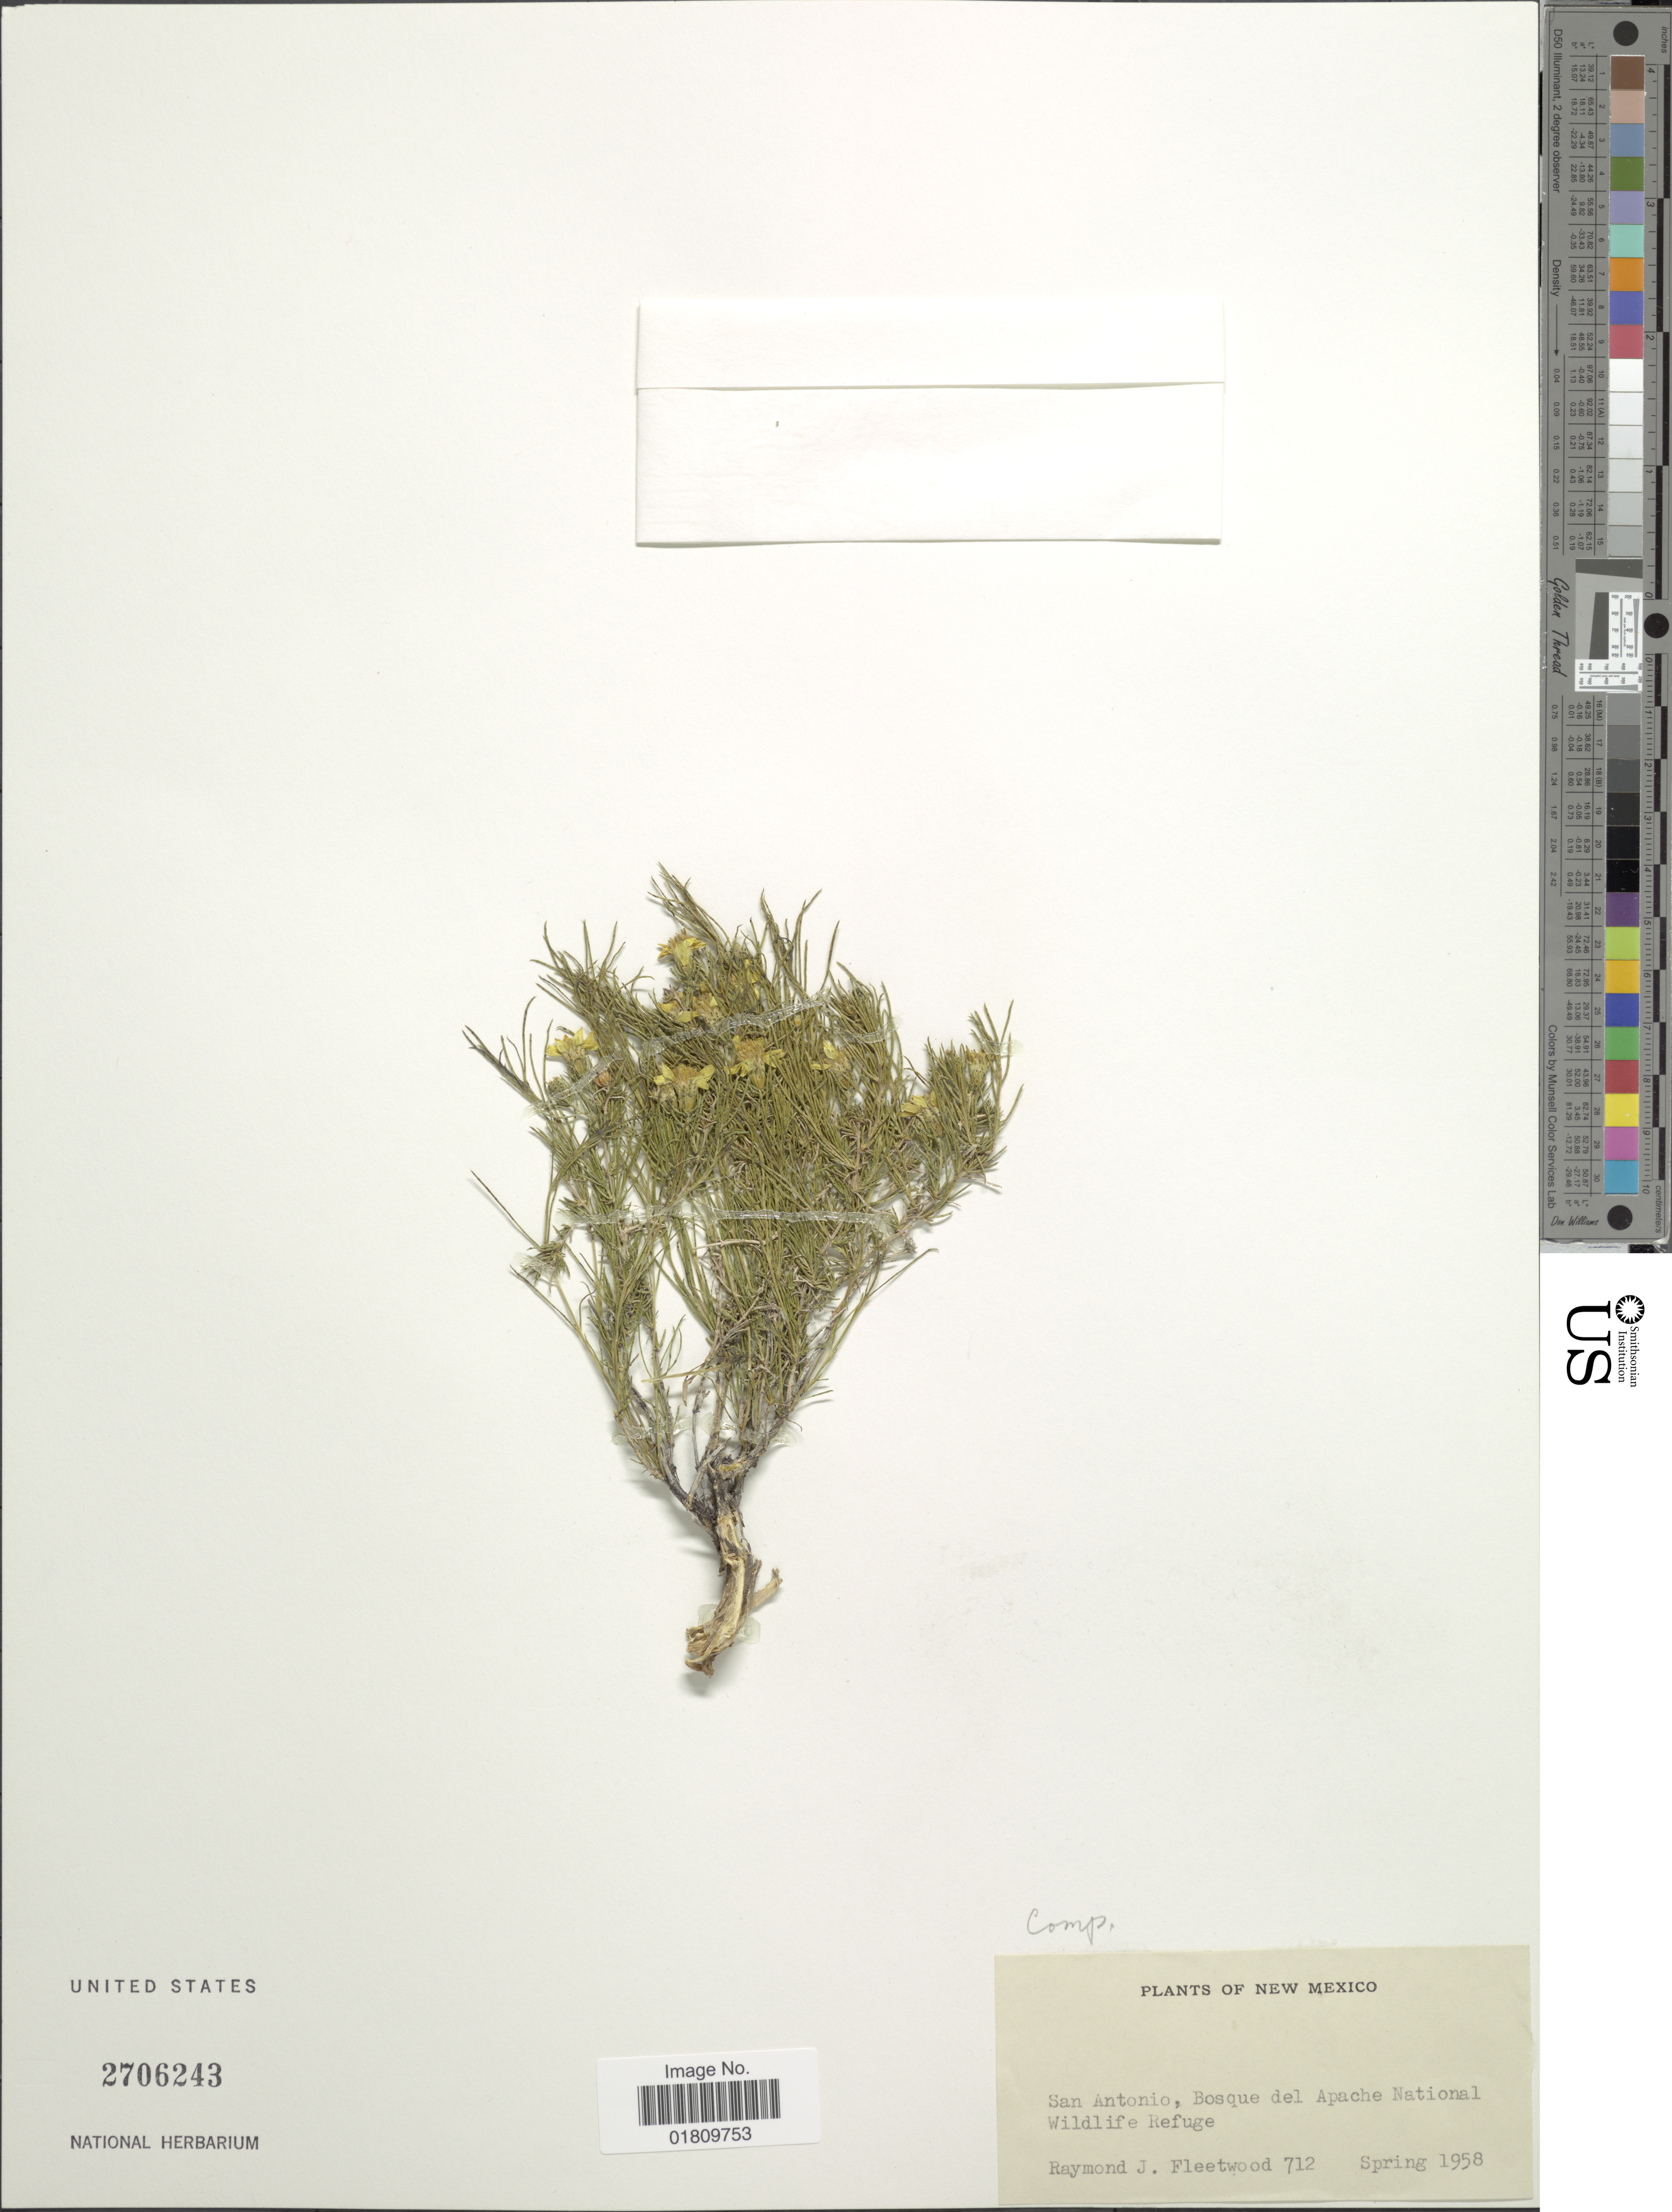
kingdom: Plantae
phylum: Tracheophyta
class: Magnoliopsida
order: Asterales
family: Asteraceae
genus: Thymophylla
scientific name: Thymophylla acerosa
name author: (DC.) Strother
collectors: R. J. Fleetwood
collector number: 712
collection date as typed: Spring 1958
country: United States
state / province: New Mexico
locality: San Antonio, Bosque del Apache National Wildlife Refuge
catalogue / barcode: US 2706243